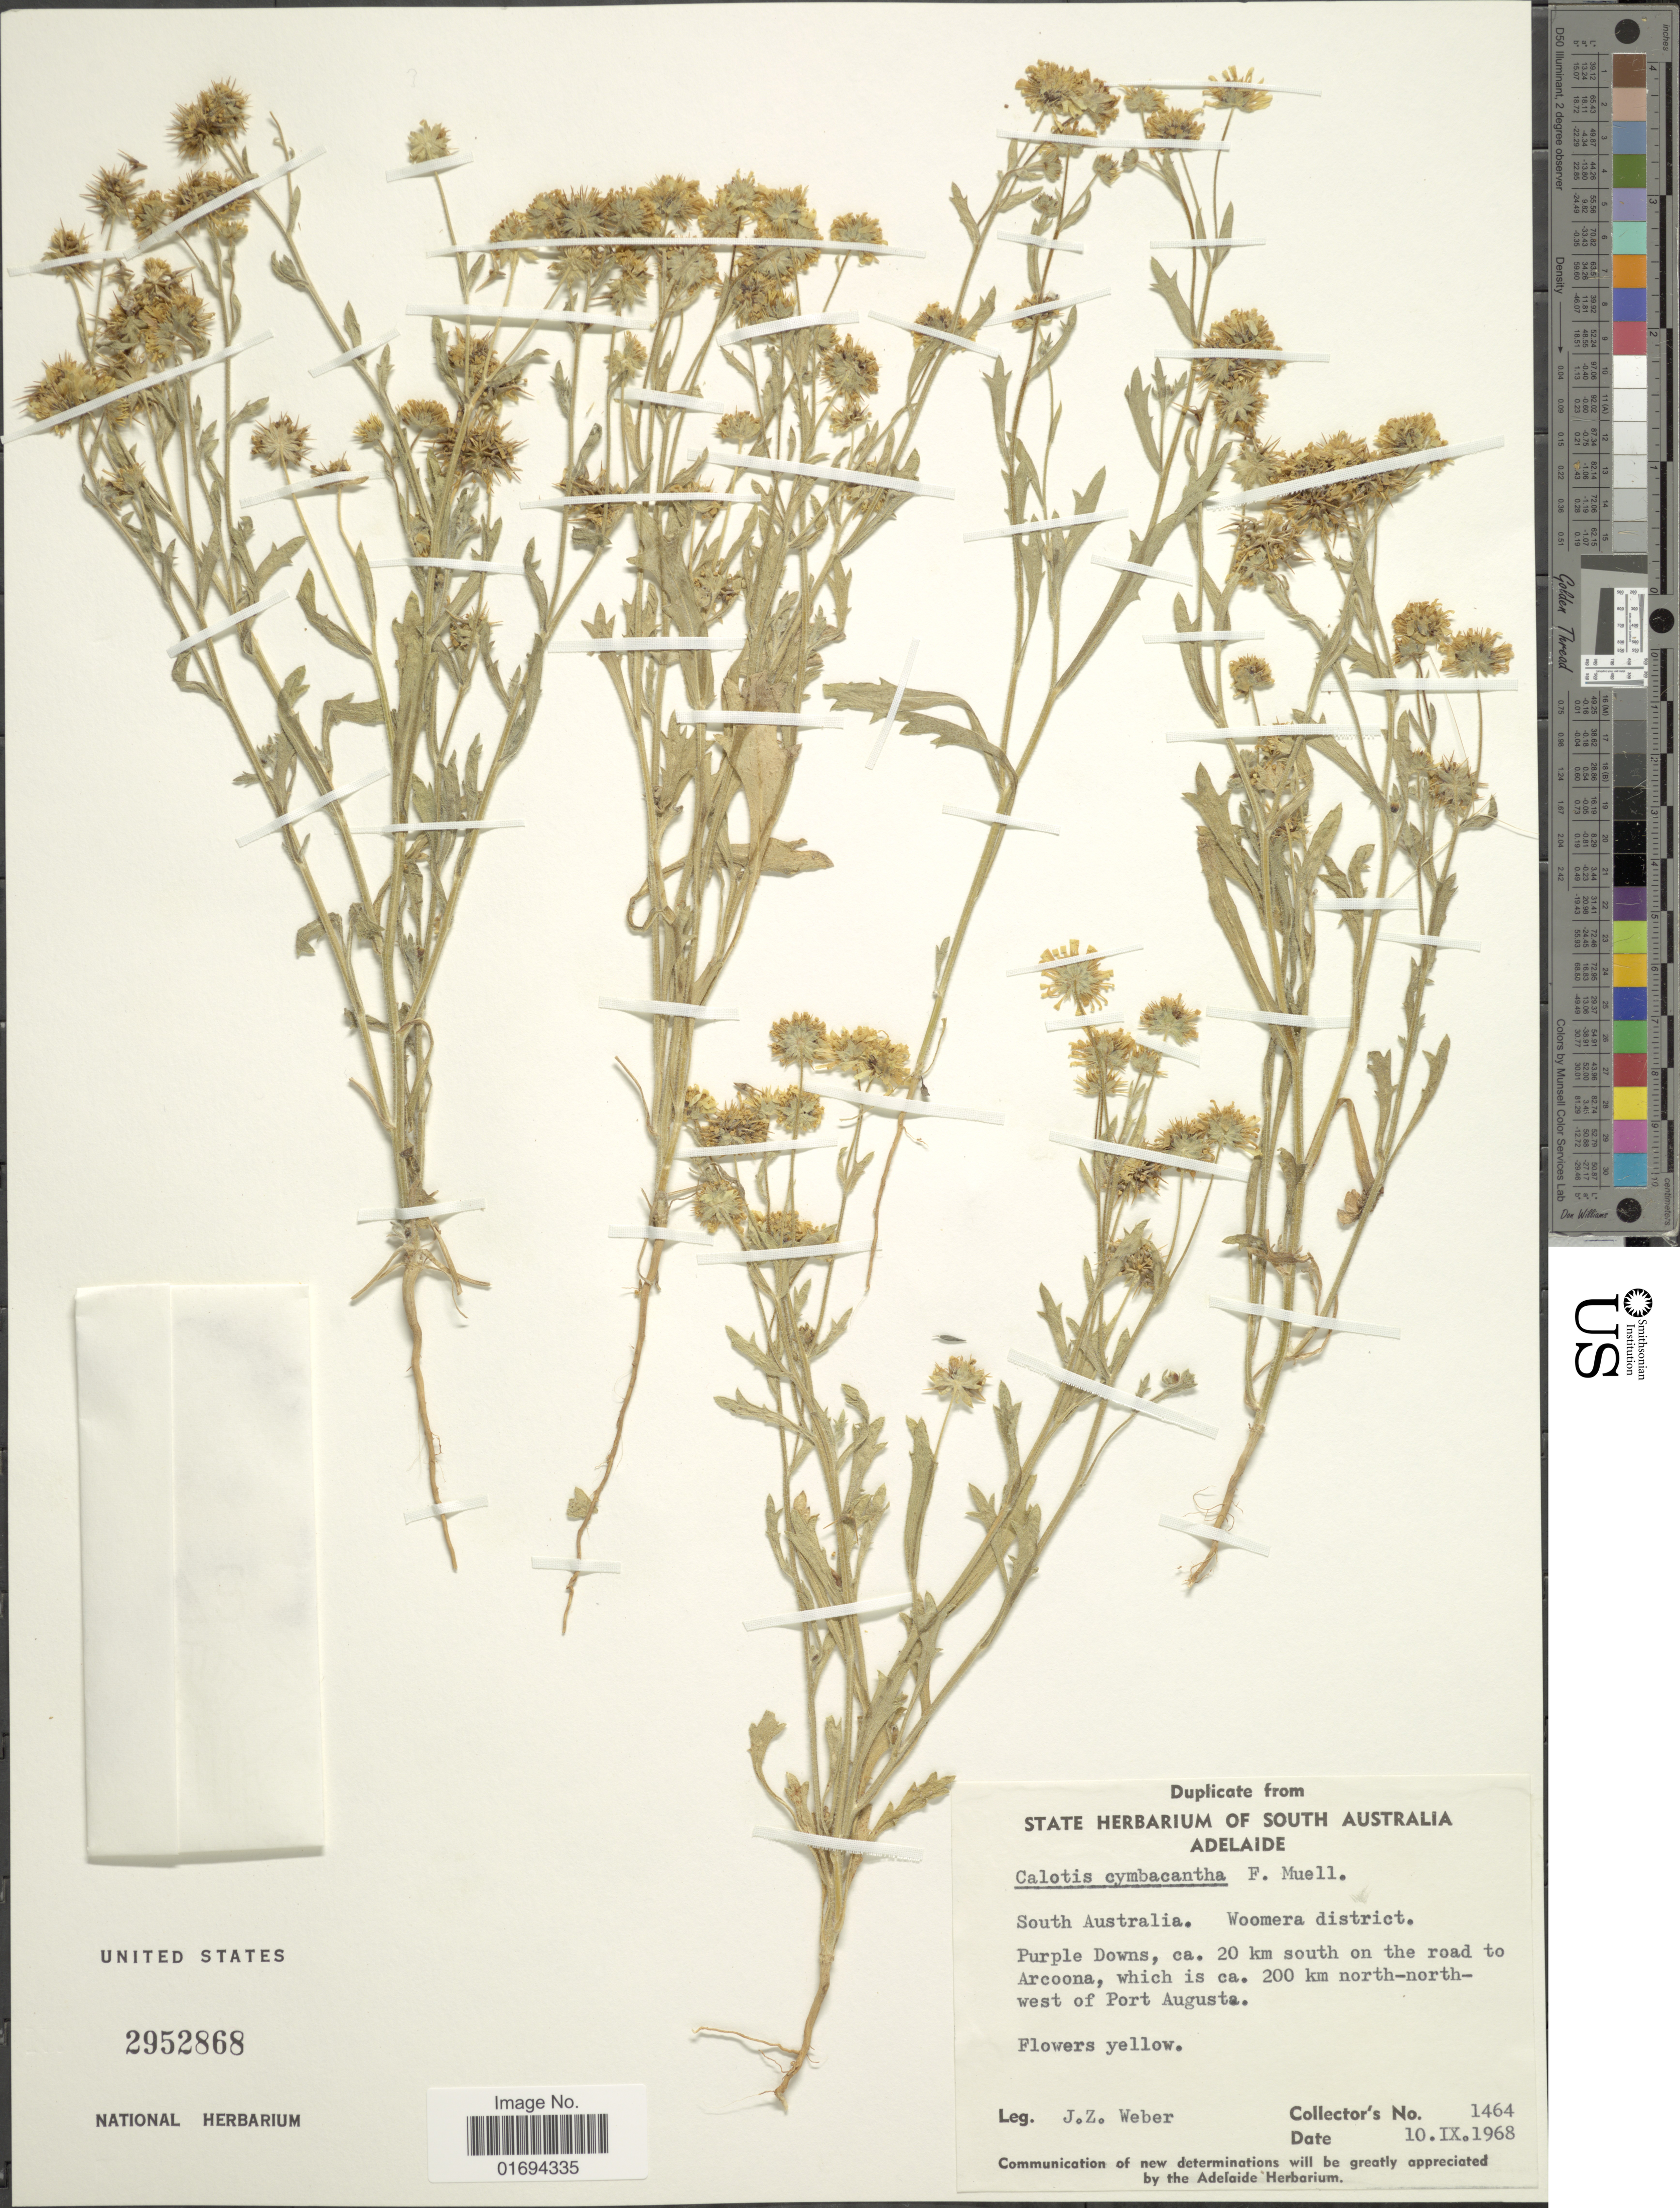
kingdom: Plantae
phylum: Tracheophyta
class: Magnoliopsida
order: Asterales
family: Asteraceae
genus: Calotis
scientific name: Calotis cymbacantha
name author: F. Muell.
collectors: J.Z. Weber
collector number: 1464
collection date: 1968-09-10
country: Australia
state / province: South Australia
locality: Woomera District, ca. 20 km south on the road to Arcoona, which is ca. 200 km north-north-west of Port Augusta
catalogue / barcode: US 2952868